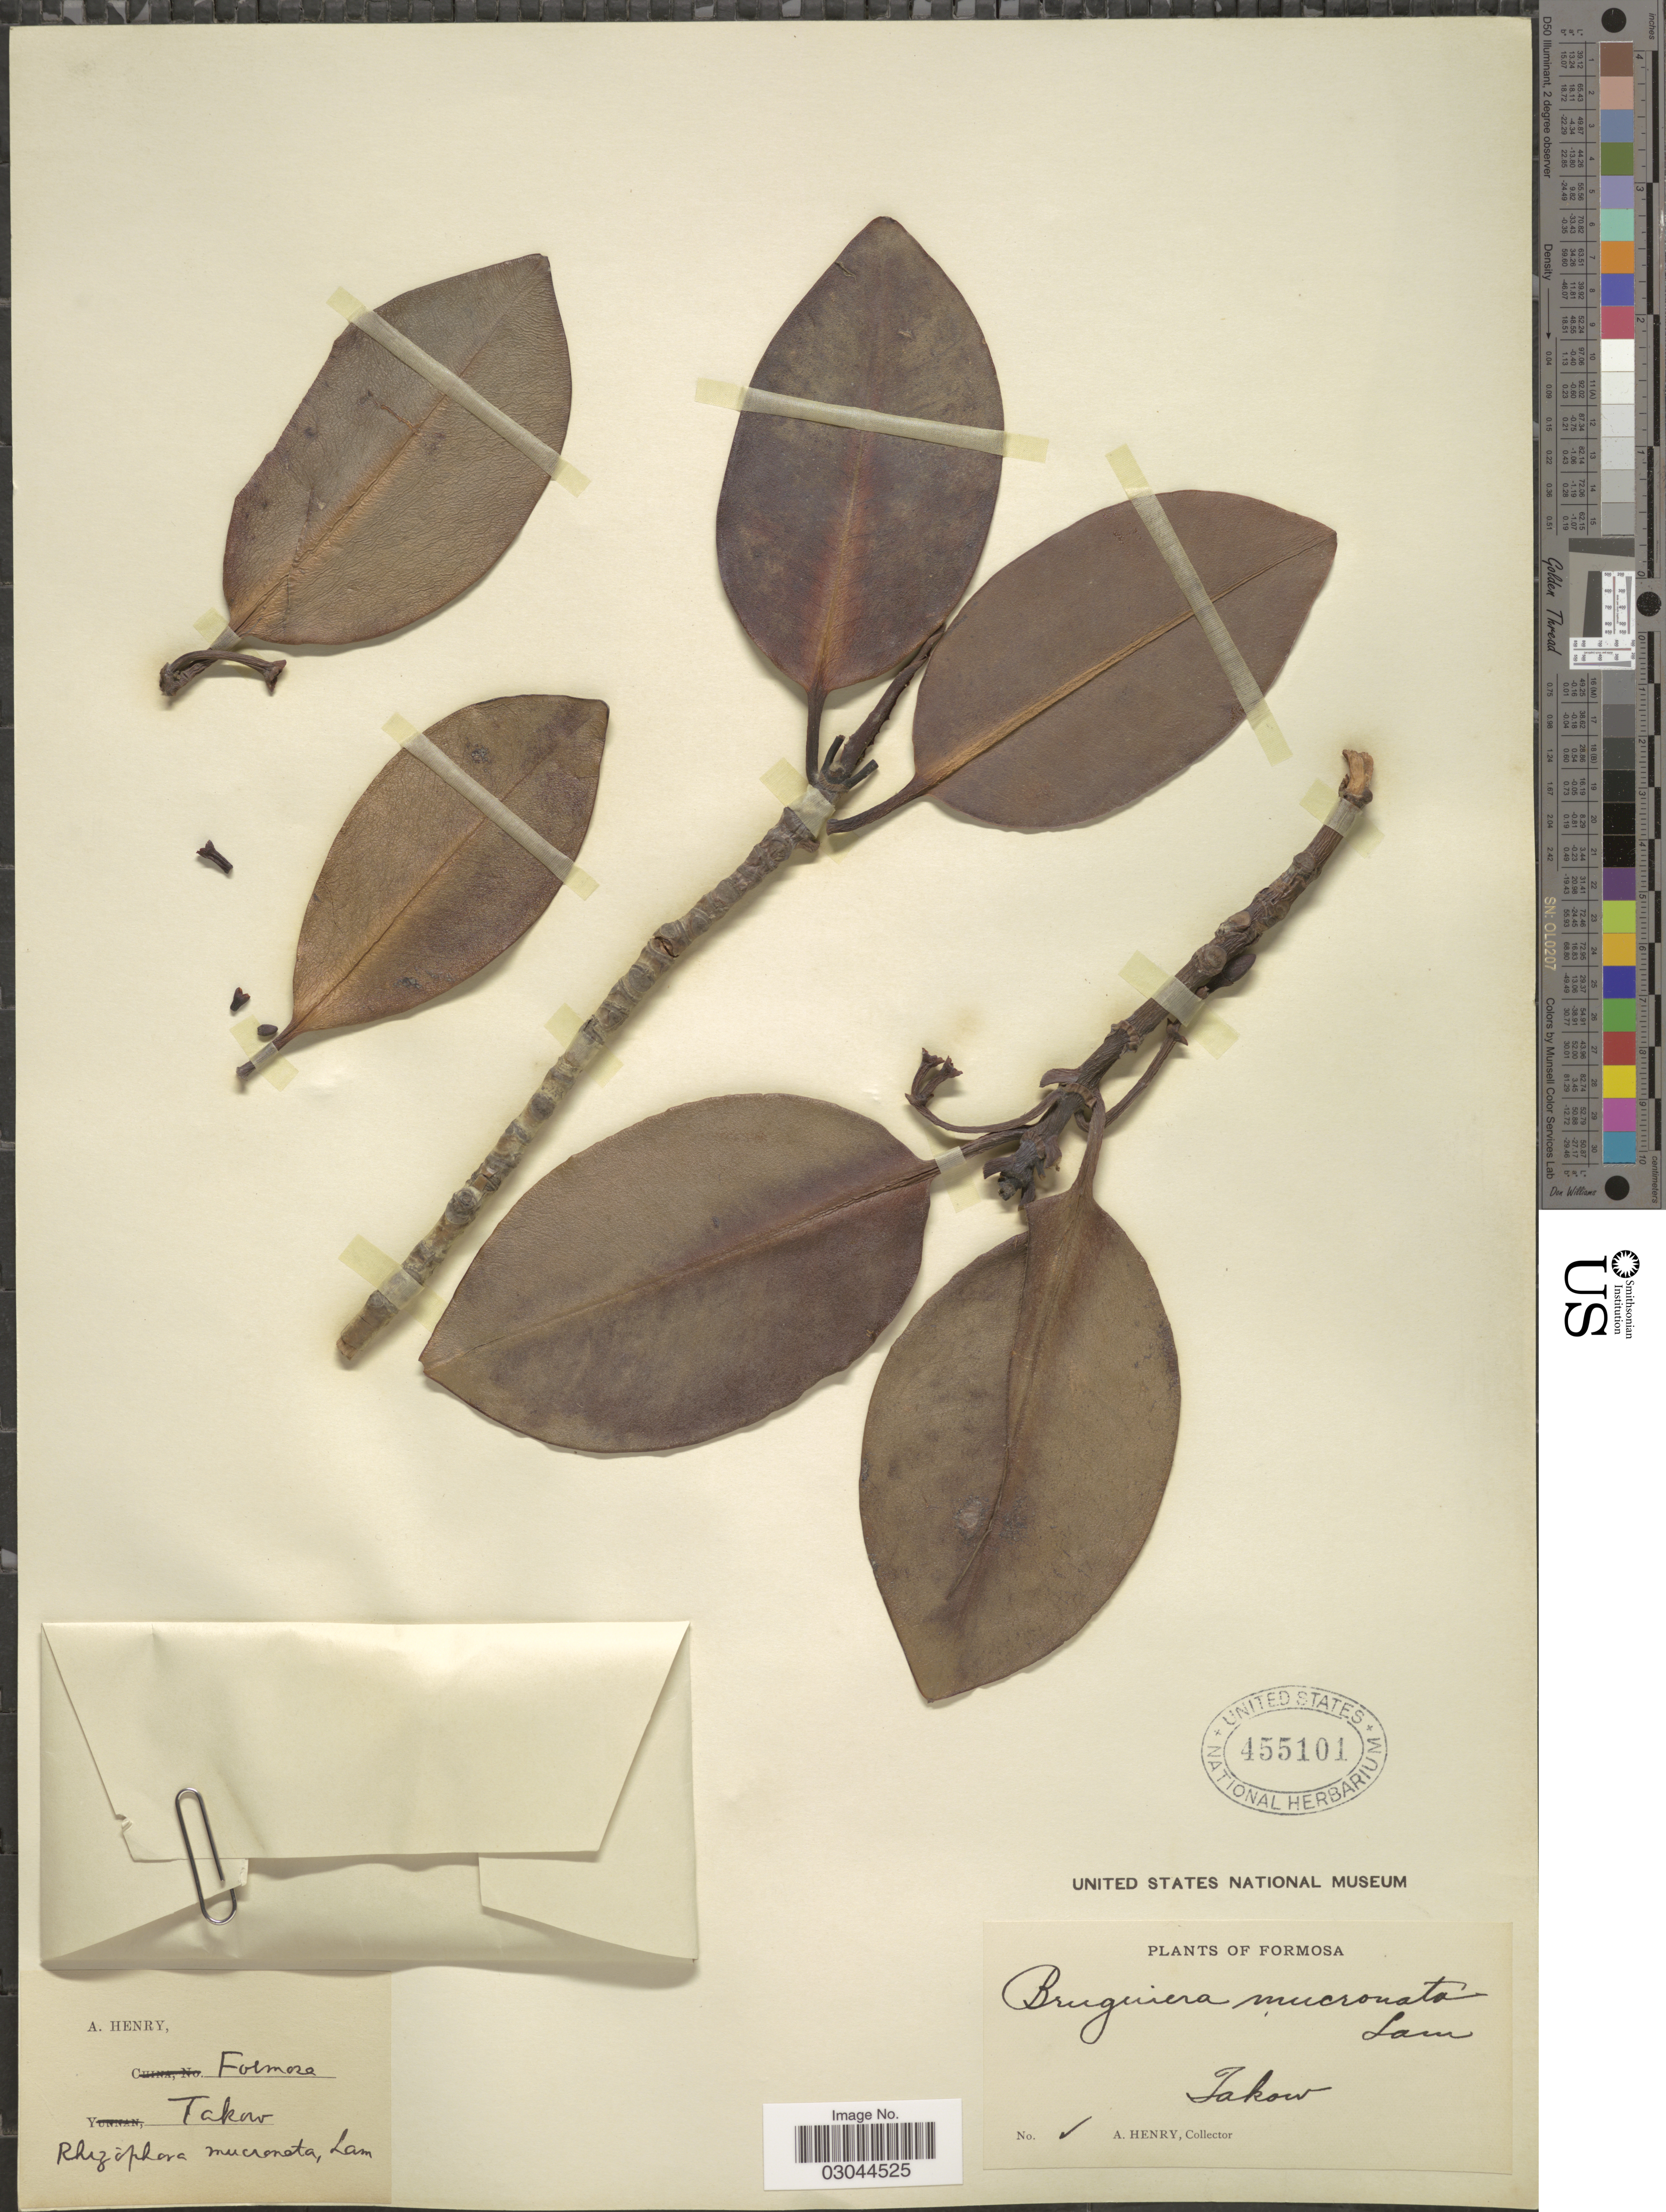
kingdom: Plantae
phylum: Tracheophyta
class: Magnoliopsida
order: Malpighiales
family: Rhizophoraceae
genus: Rhizophora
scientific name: Rhizophora mucronata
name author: Lam.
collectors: A. Henry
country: Taiwan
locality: Formosa. Takow.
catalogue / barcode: US 455101